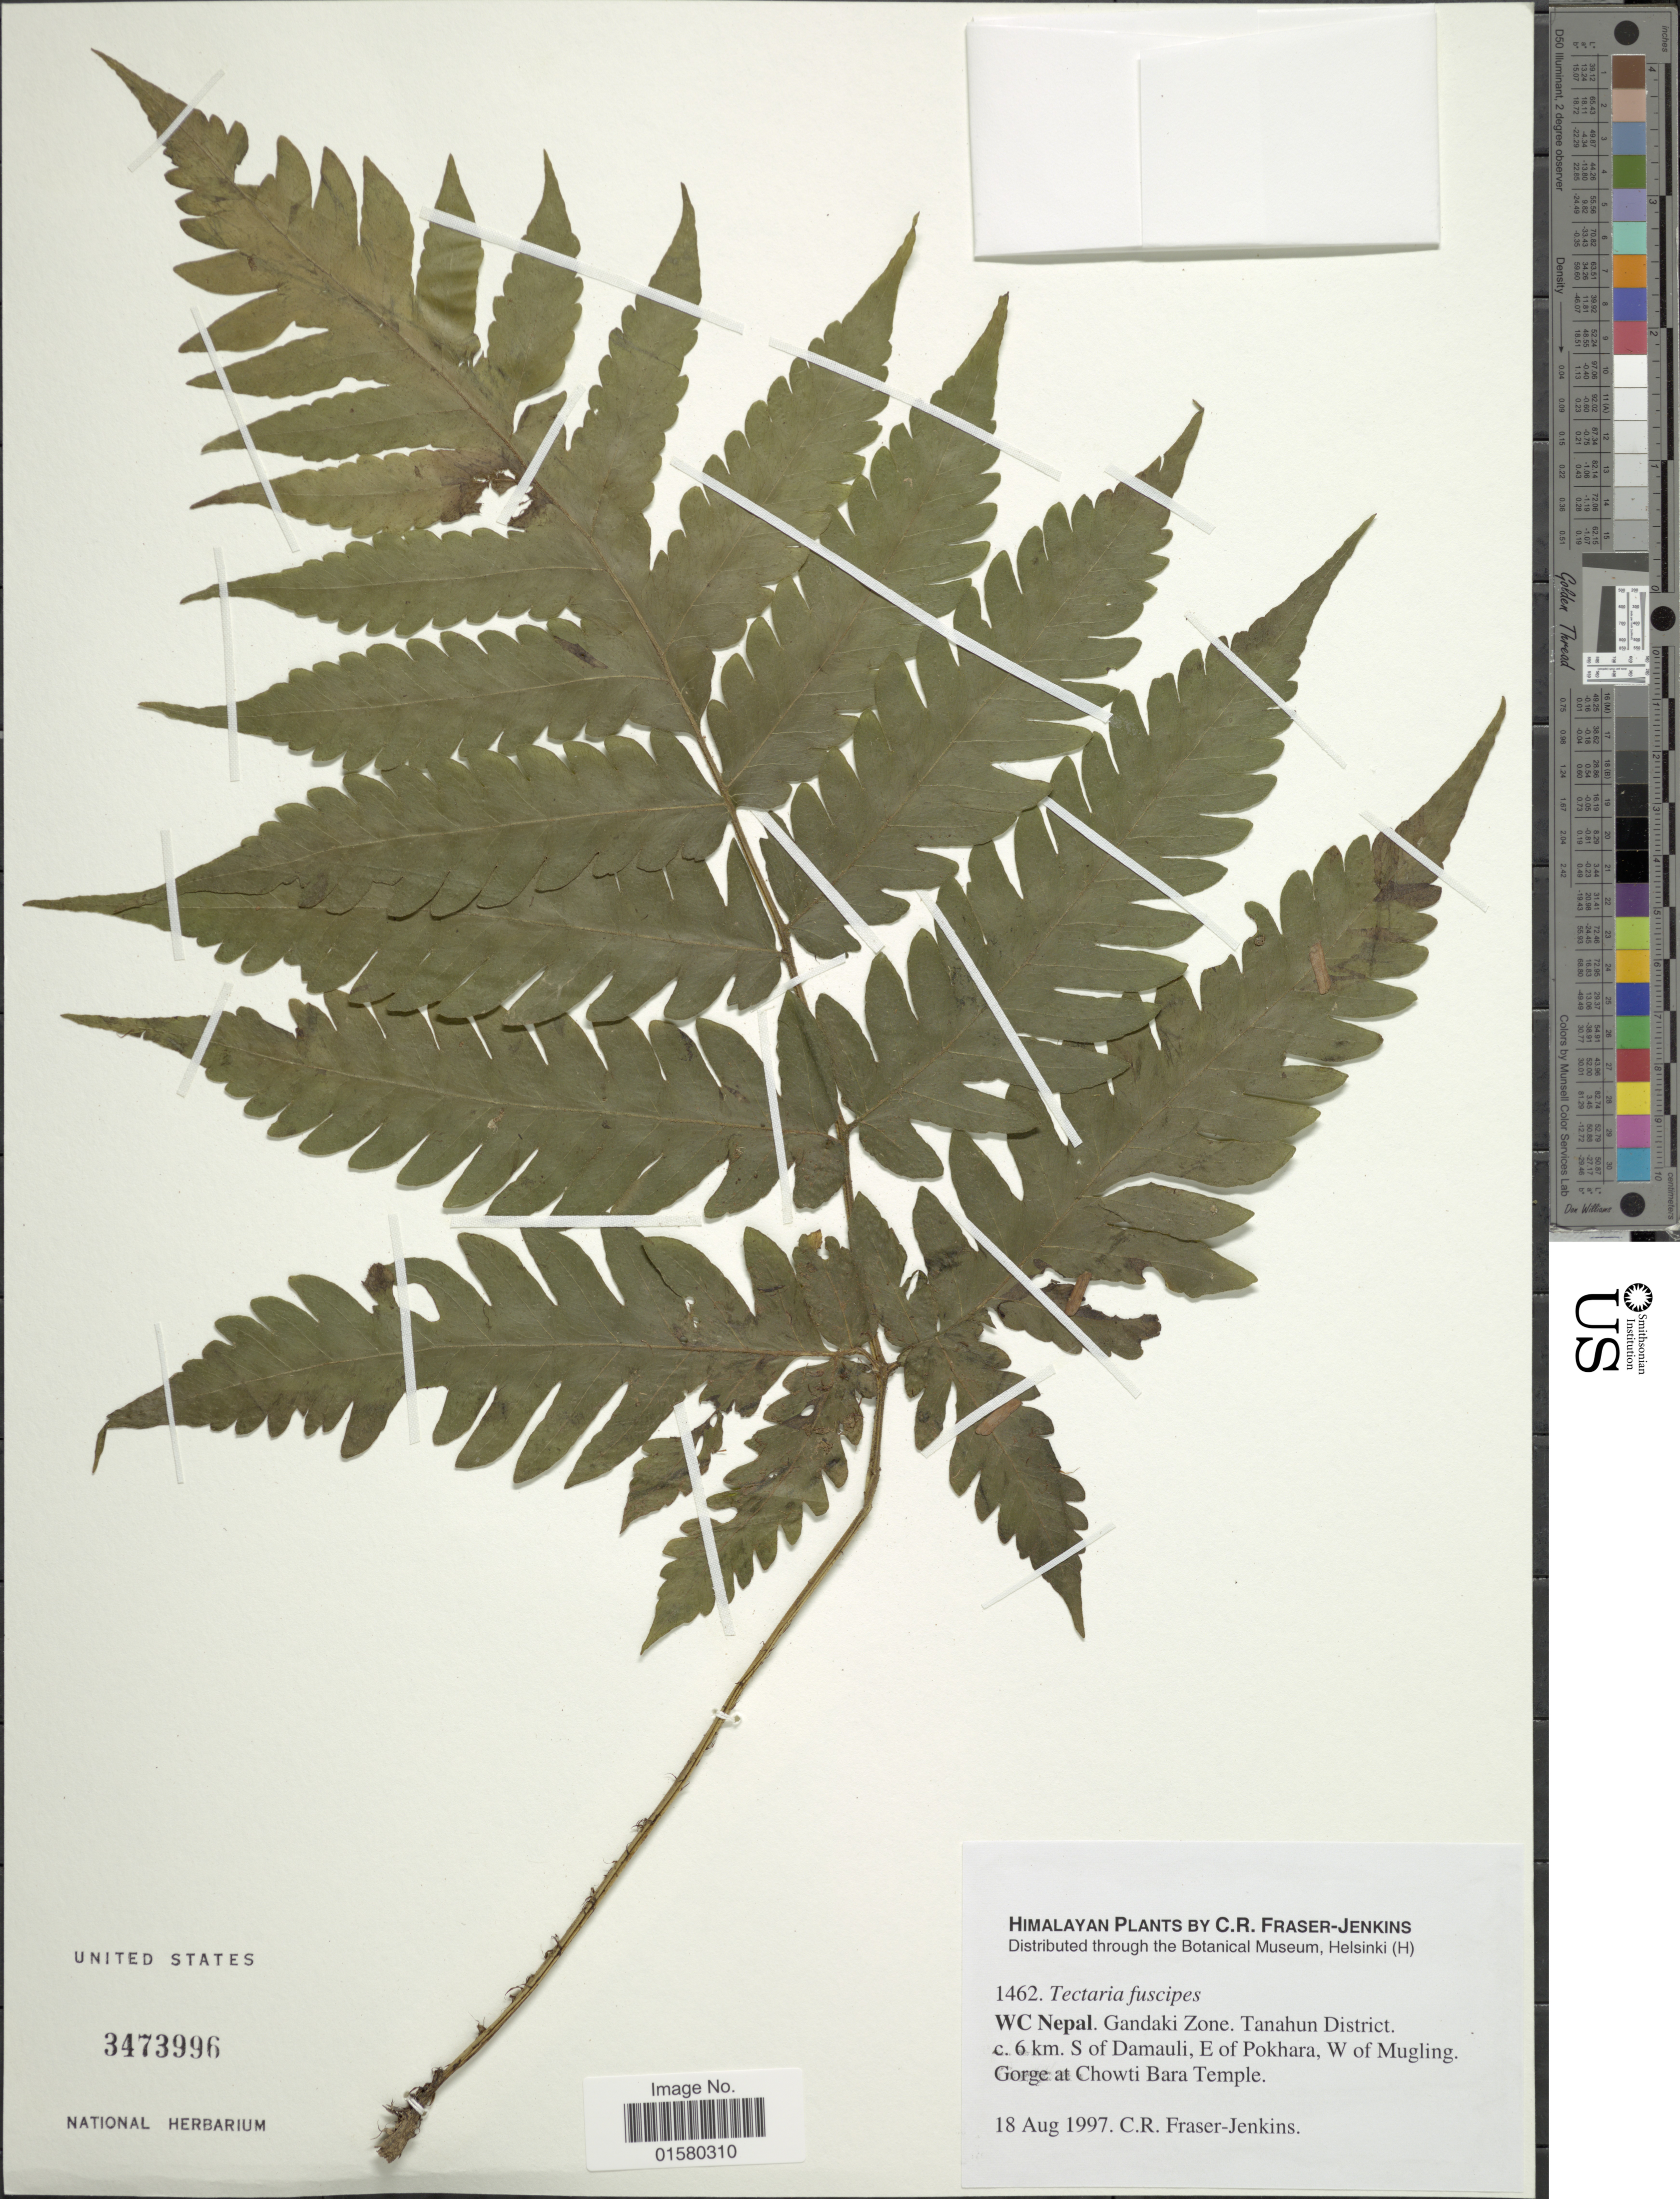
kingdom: Plantae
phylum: Tracheophyta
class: Polypodiopsida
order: Polypodiales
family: Tectariaceae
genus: Tectaria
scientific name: Tectaria paradoxa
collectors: C. R. Fraser-Jenkins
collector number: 1462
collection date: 1997-08-18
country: Nepal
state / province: Gandaki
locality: Himalaya, WC Nepal, Gandaki Zone, Tanahun District, c. 6 km S. of Damauli, E of Pokhara, W of Mugling, Gorge at Chowti Bara Temple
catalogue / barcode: US 3473996